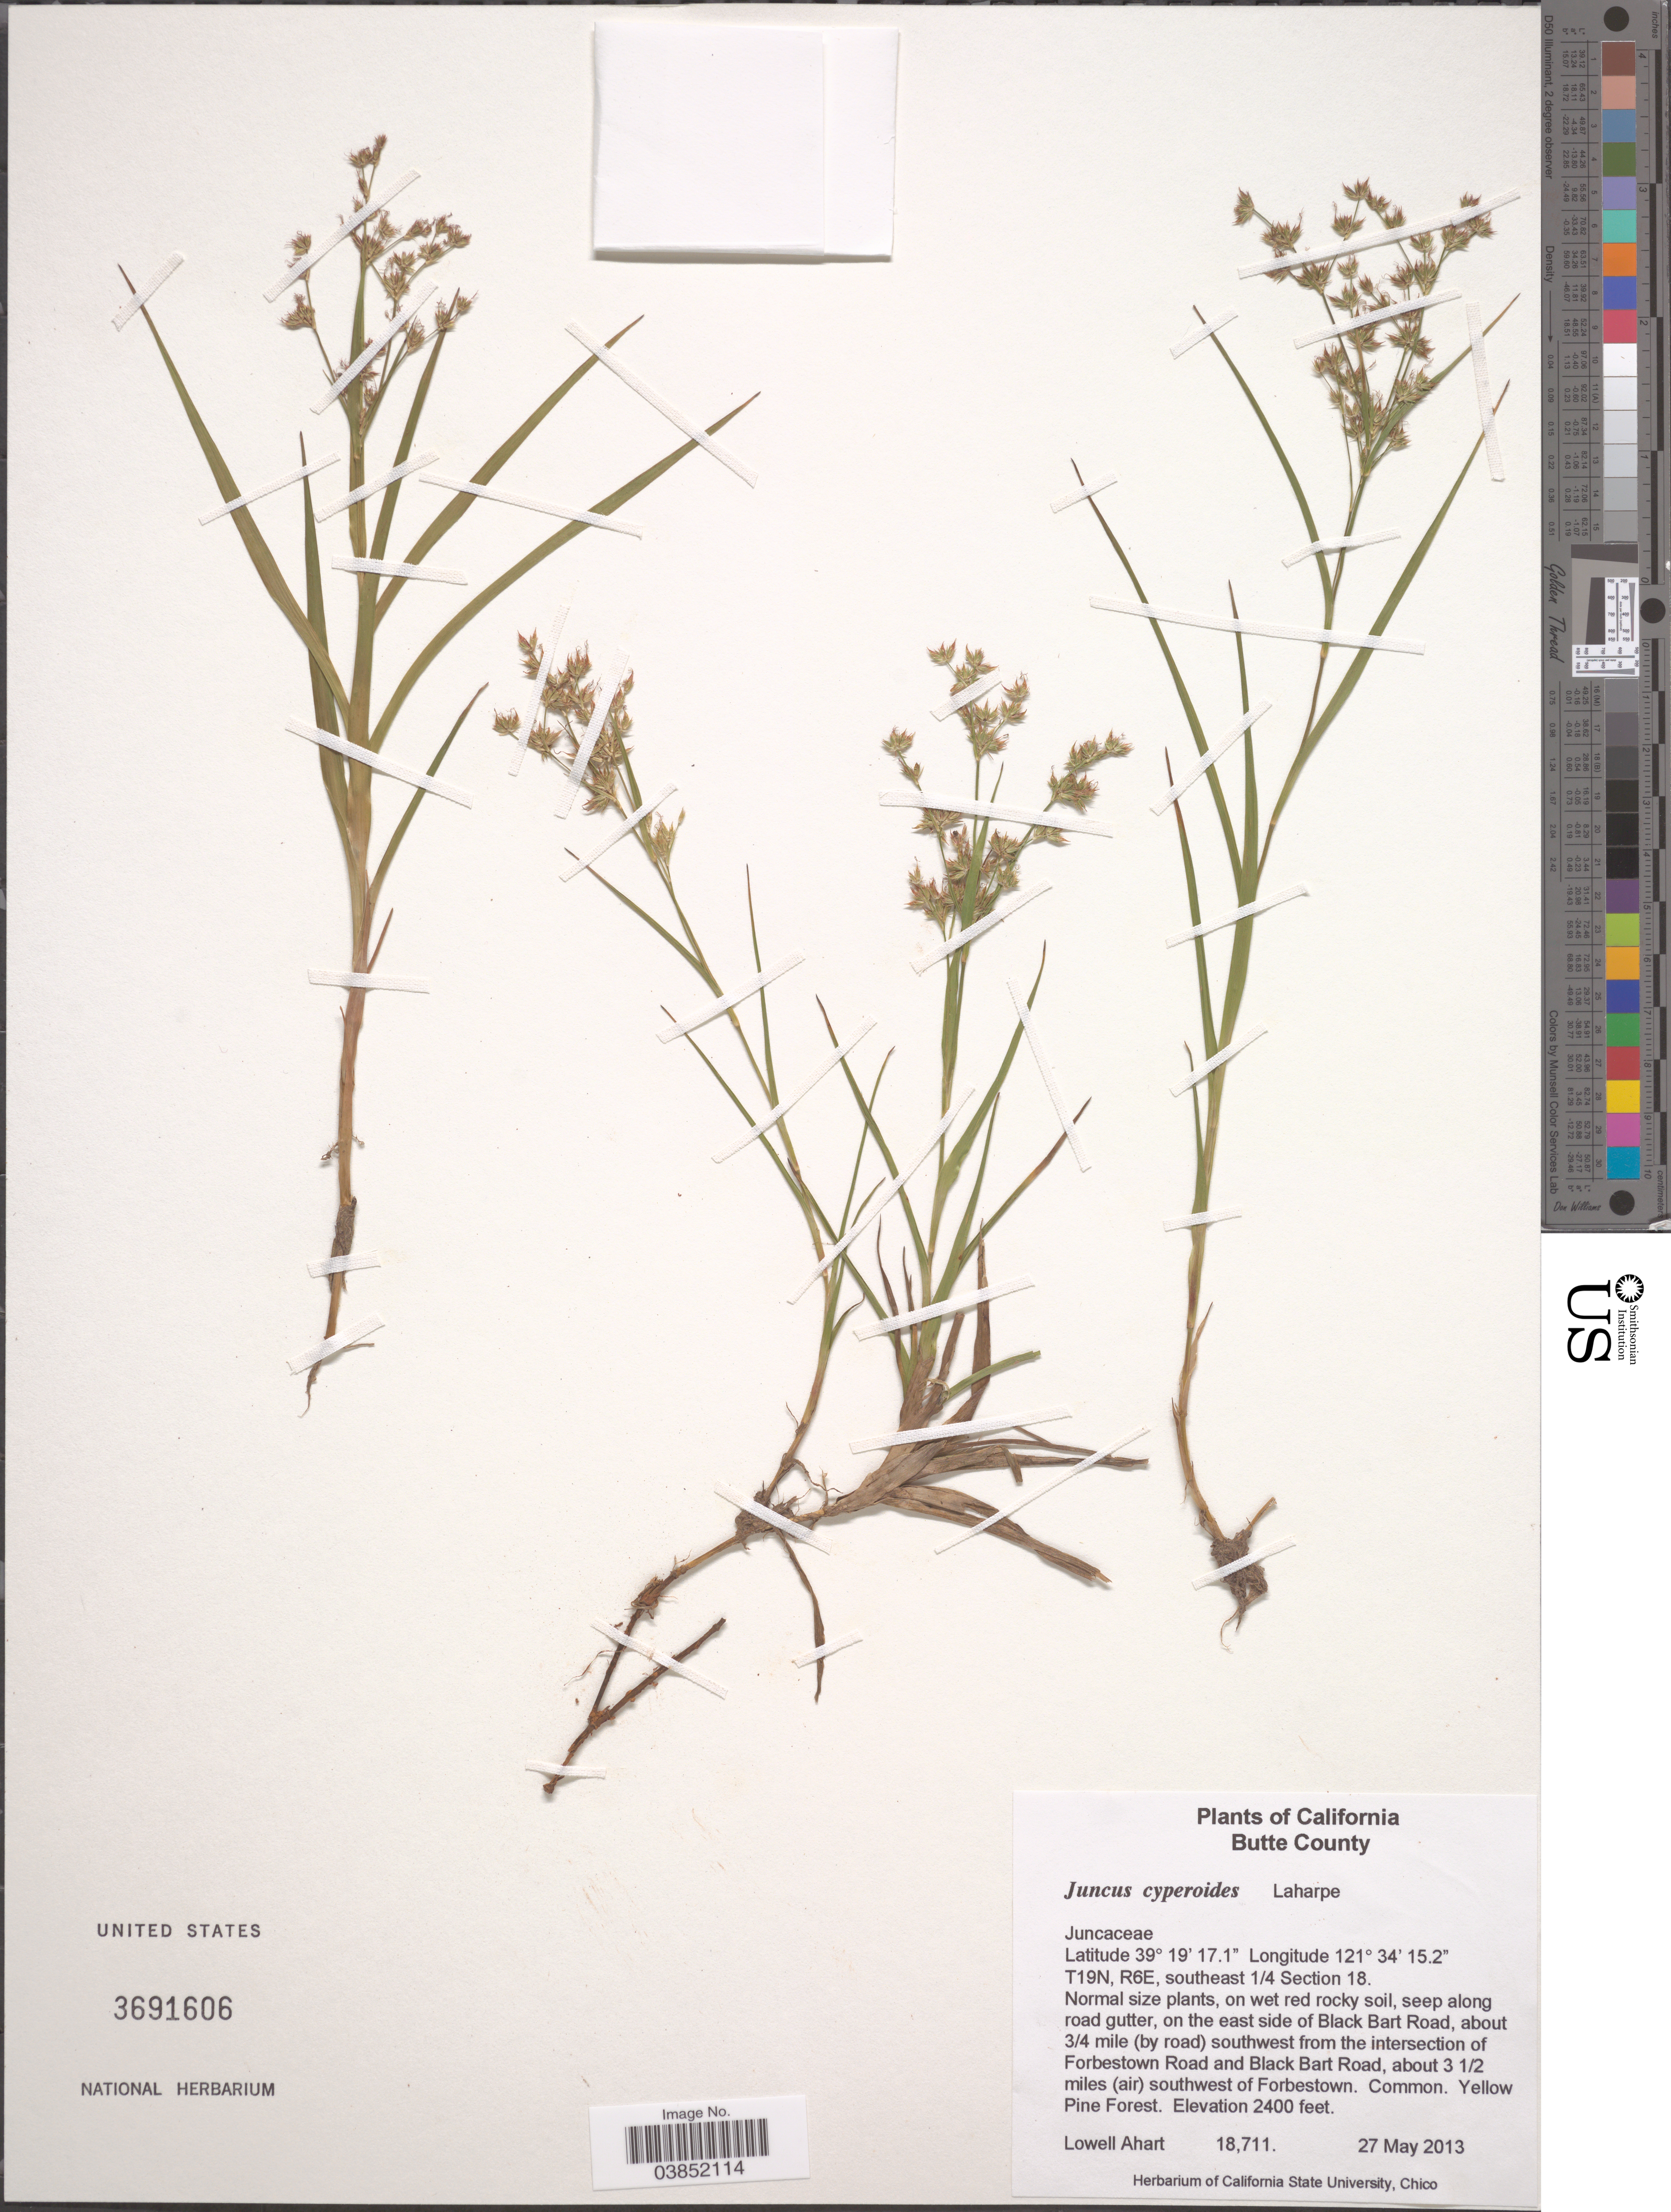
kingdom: Plantae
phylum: Tracheophyta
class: Liliopsida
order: Poales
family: Juncaceae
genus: Juncus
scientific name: Juncus cyperoides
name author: Laharpe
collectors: L. Ahart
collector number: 18711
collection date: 2013-05-27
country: United States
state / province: California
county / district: Butte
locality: Butte County. T19N, R6E, southeast ¼ Section 18. On the east side of Black Bart Road, about ¾ miel (by road) southwest from the intersection of Forbestown Road and Black Bart Road, about 3 ½ miles (air) southwest of Forbestown. Yellow Pine Forest.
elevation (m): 732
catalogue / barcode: US 3691606